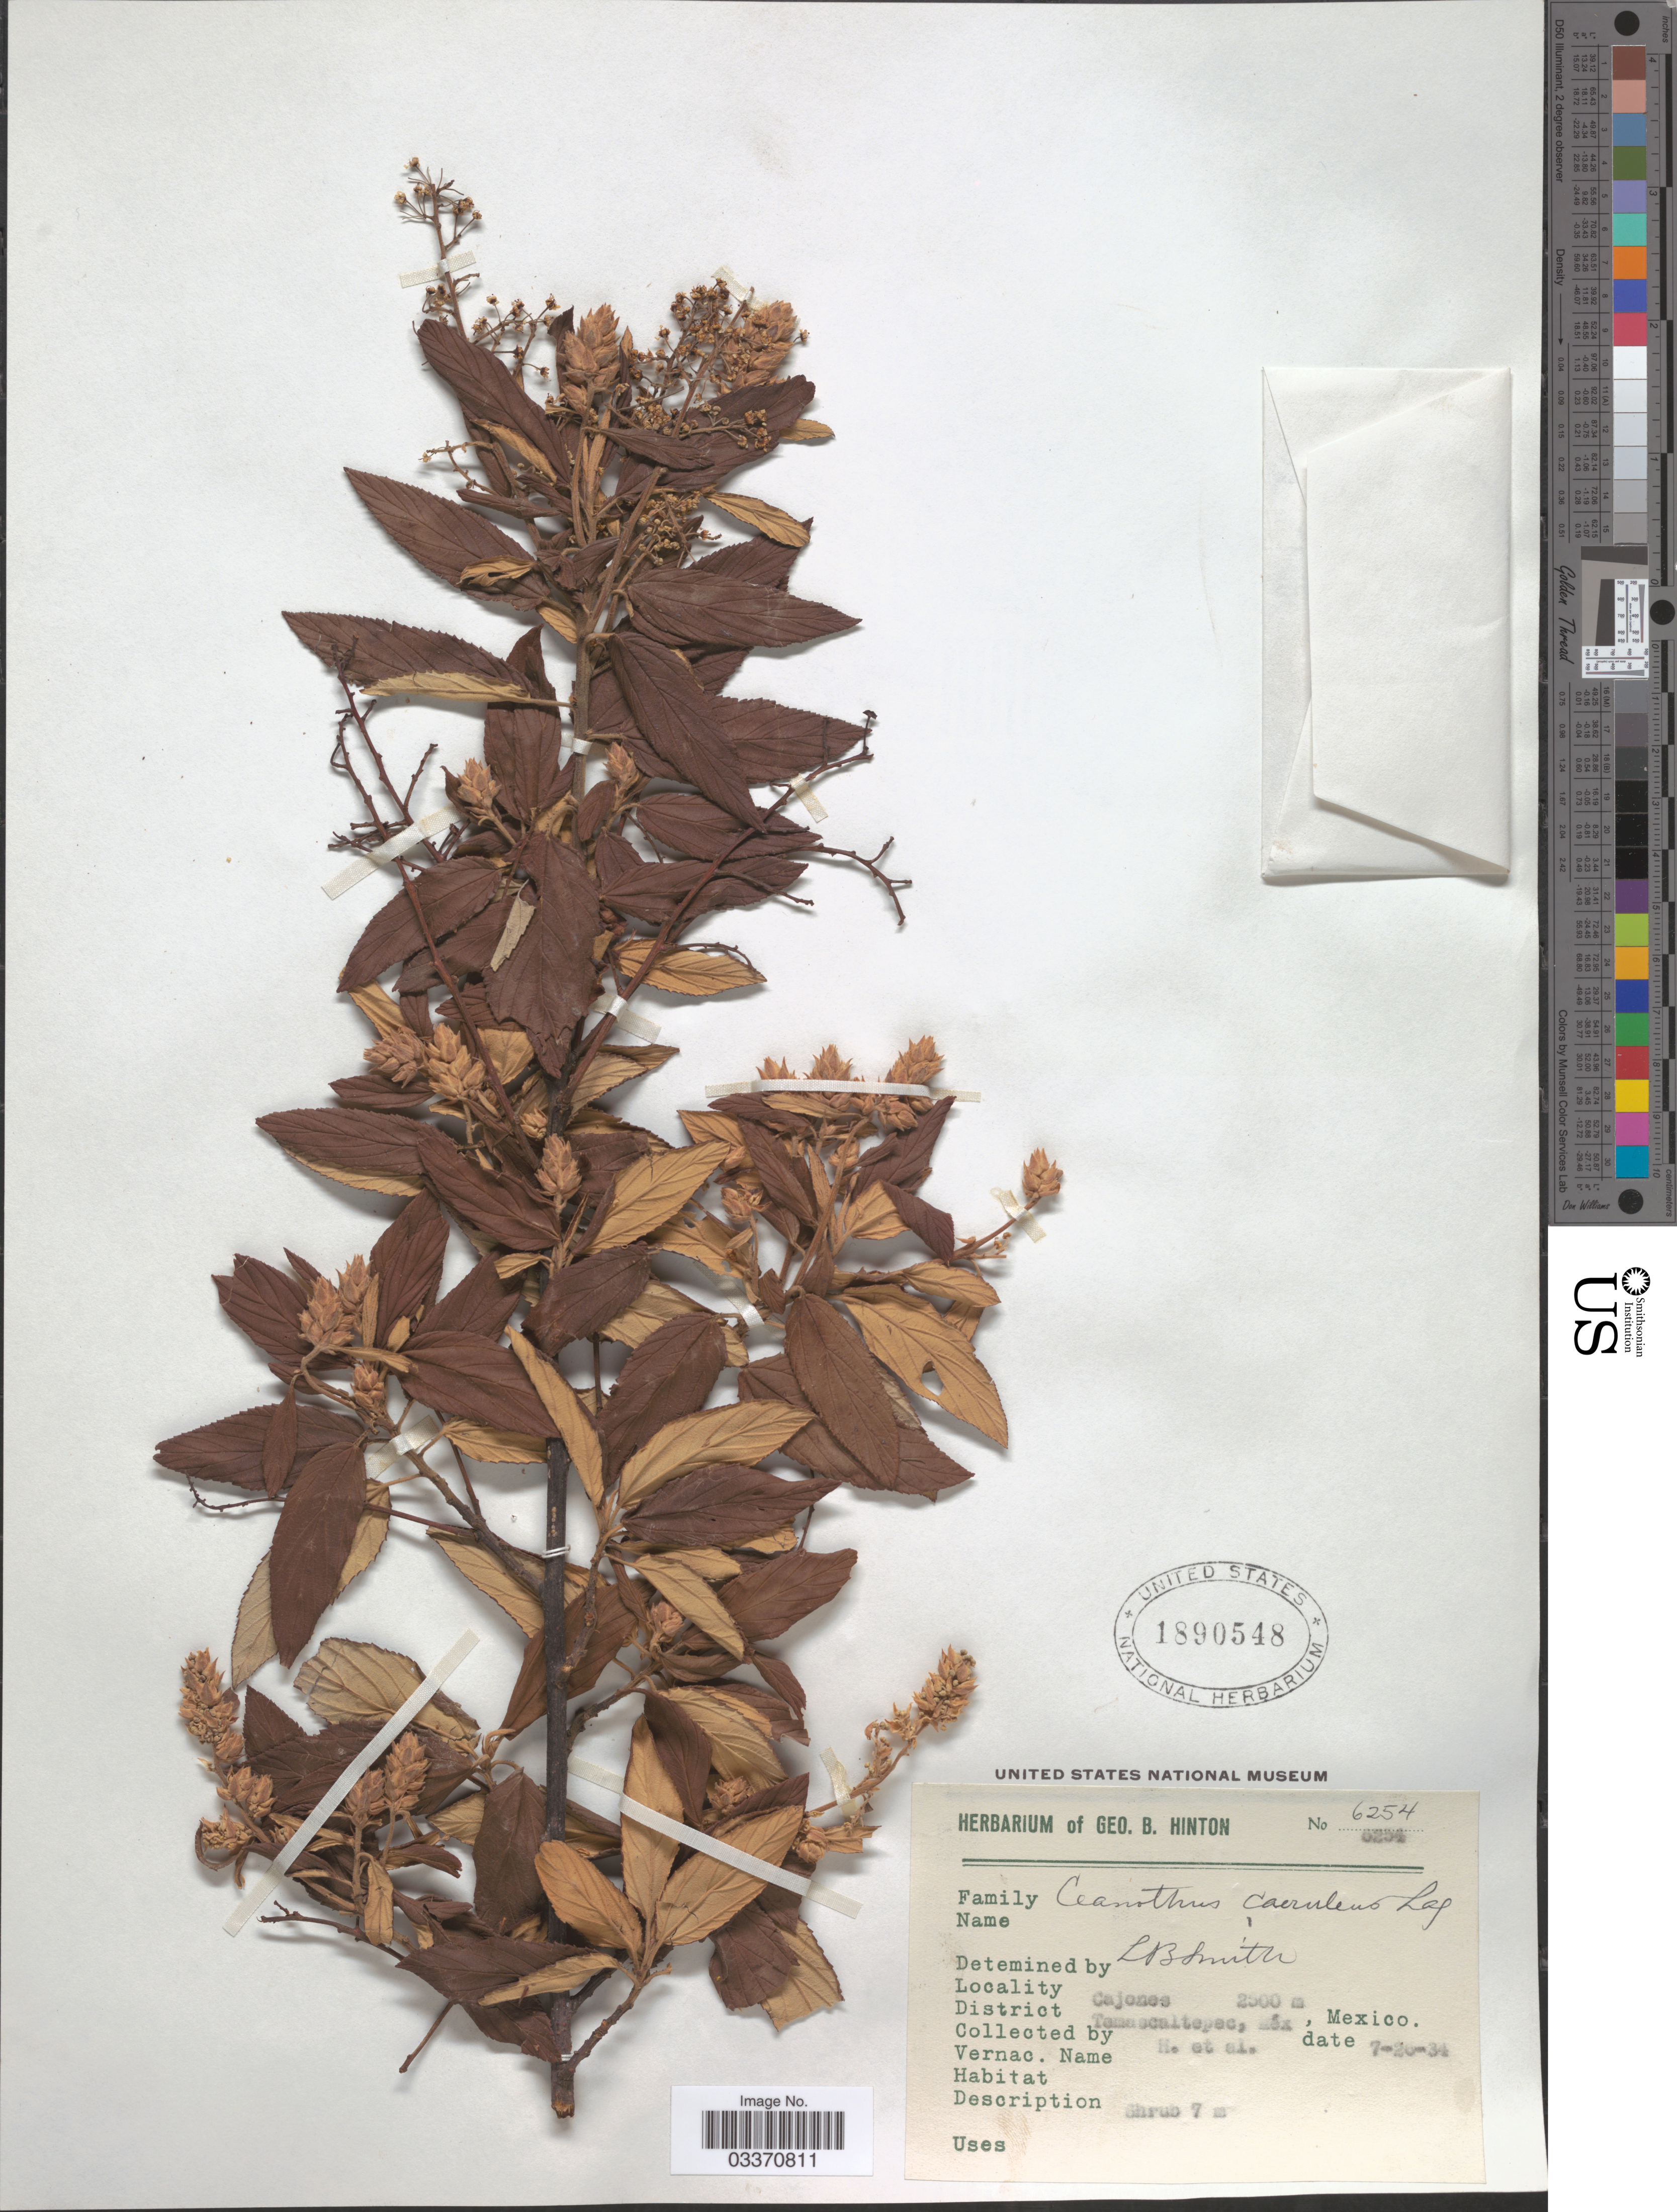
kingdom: Plantae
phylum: Tracheophyta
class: Magnoliopsida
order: Rosales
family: Rhamnaceae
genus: Ceanothus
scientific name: Ceanothus caeruleus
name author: Lag.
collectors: G. B. Hinton & et al.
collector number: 6254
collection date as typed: Transcribed d/m/y: 26/7/34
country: Mexico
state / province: México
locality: Cajones. District Temascaltepec.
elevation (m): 2500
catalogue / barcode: US 1890548